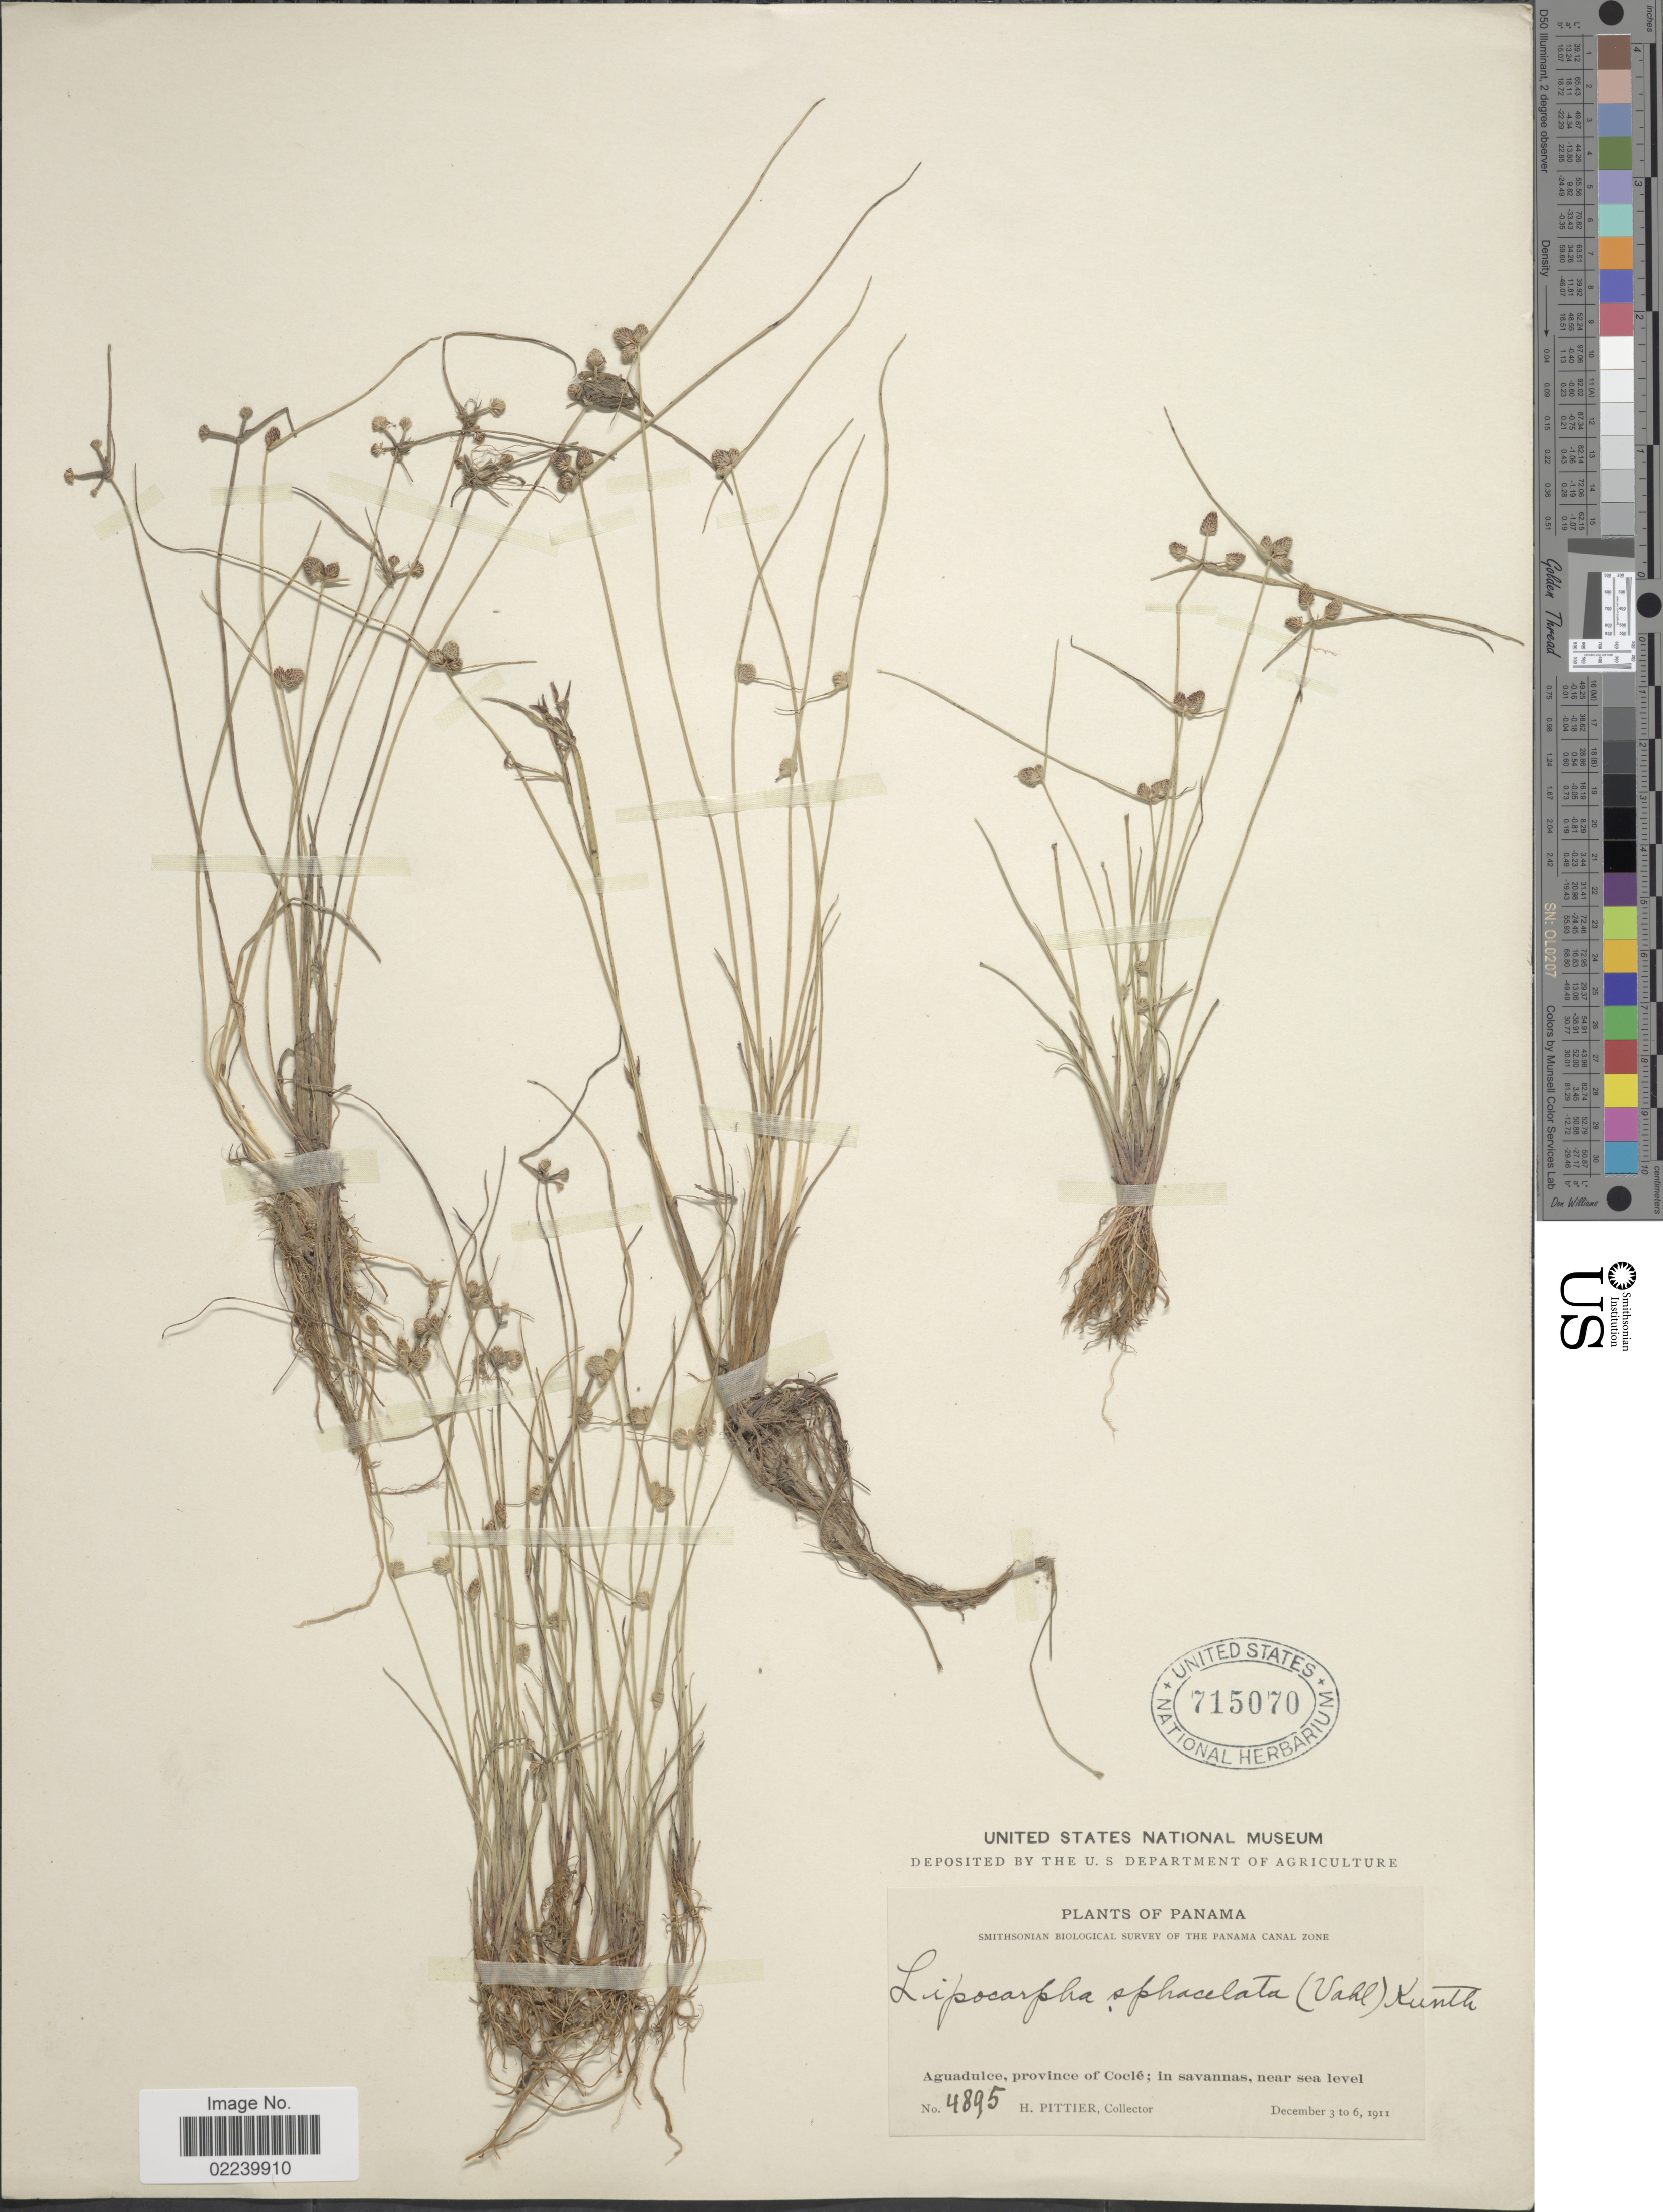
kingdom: Plantae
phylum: Tracheophyta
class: Liliopsida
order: Poales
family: Cyperaceae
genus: Cyperus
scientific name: Cyperus salzmannianus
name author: (Steud.) Bauters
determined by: Strong, M. T., (US), Smithsonian Institution - National Museum of Natural History (UNITED STATES)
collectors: H. F. Pittier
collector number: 4895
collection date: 1911-12-03/1911-12-06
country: Panama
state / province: Coclé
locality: Aguadulce, in savannas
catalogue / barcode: US 715070